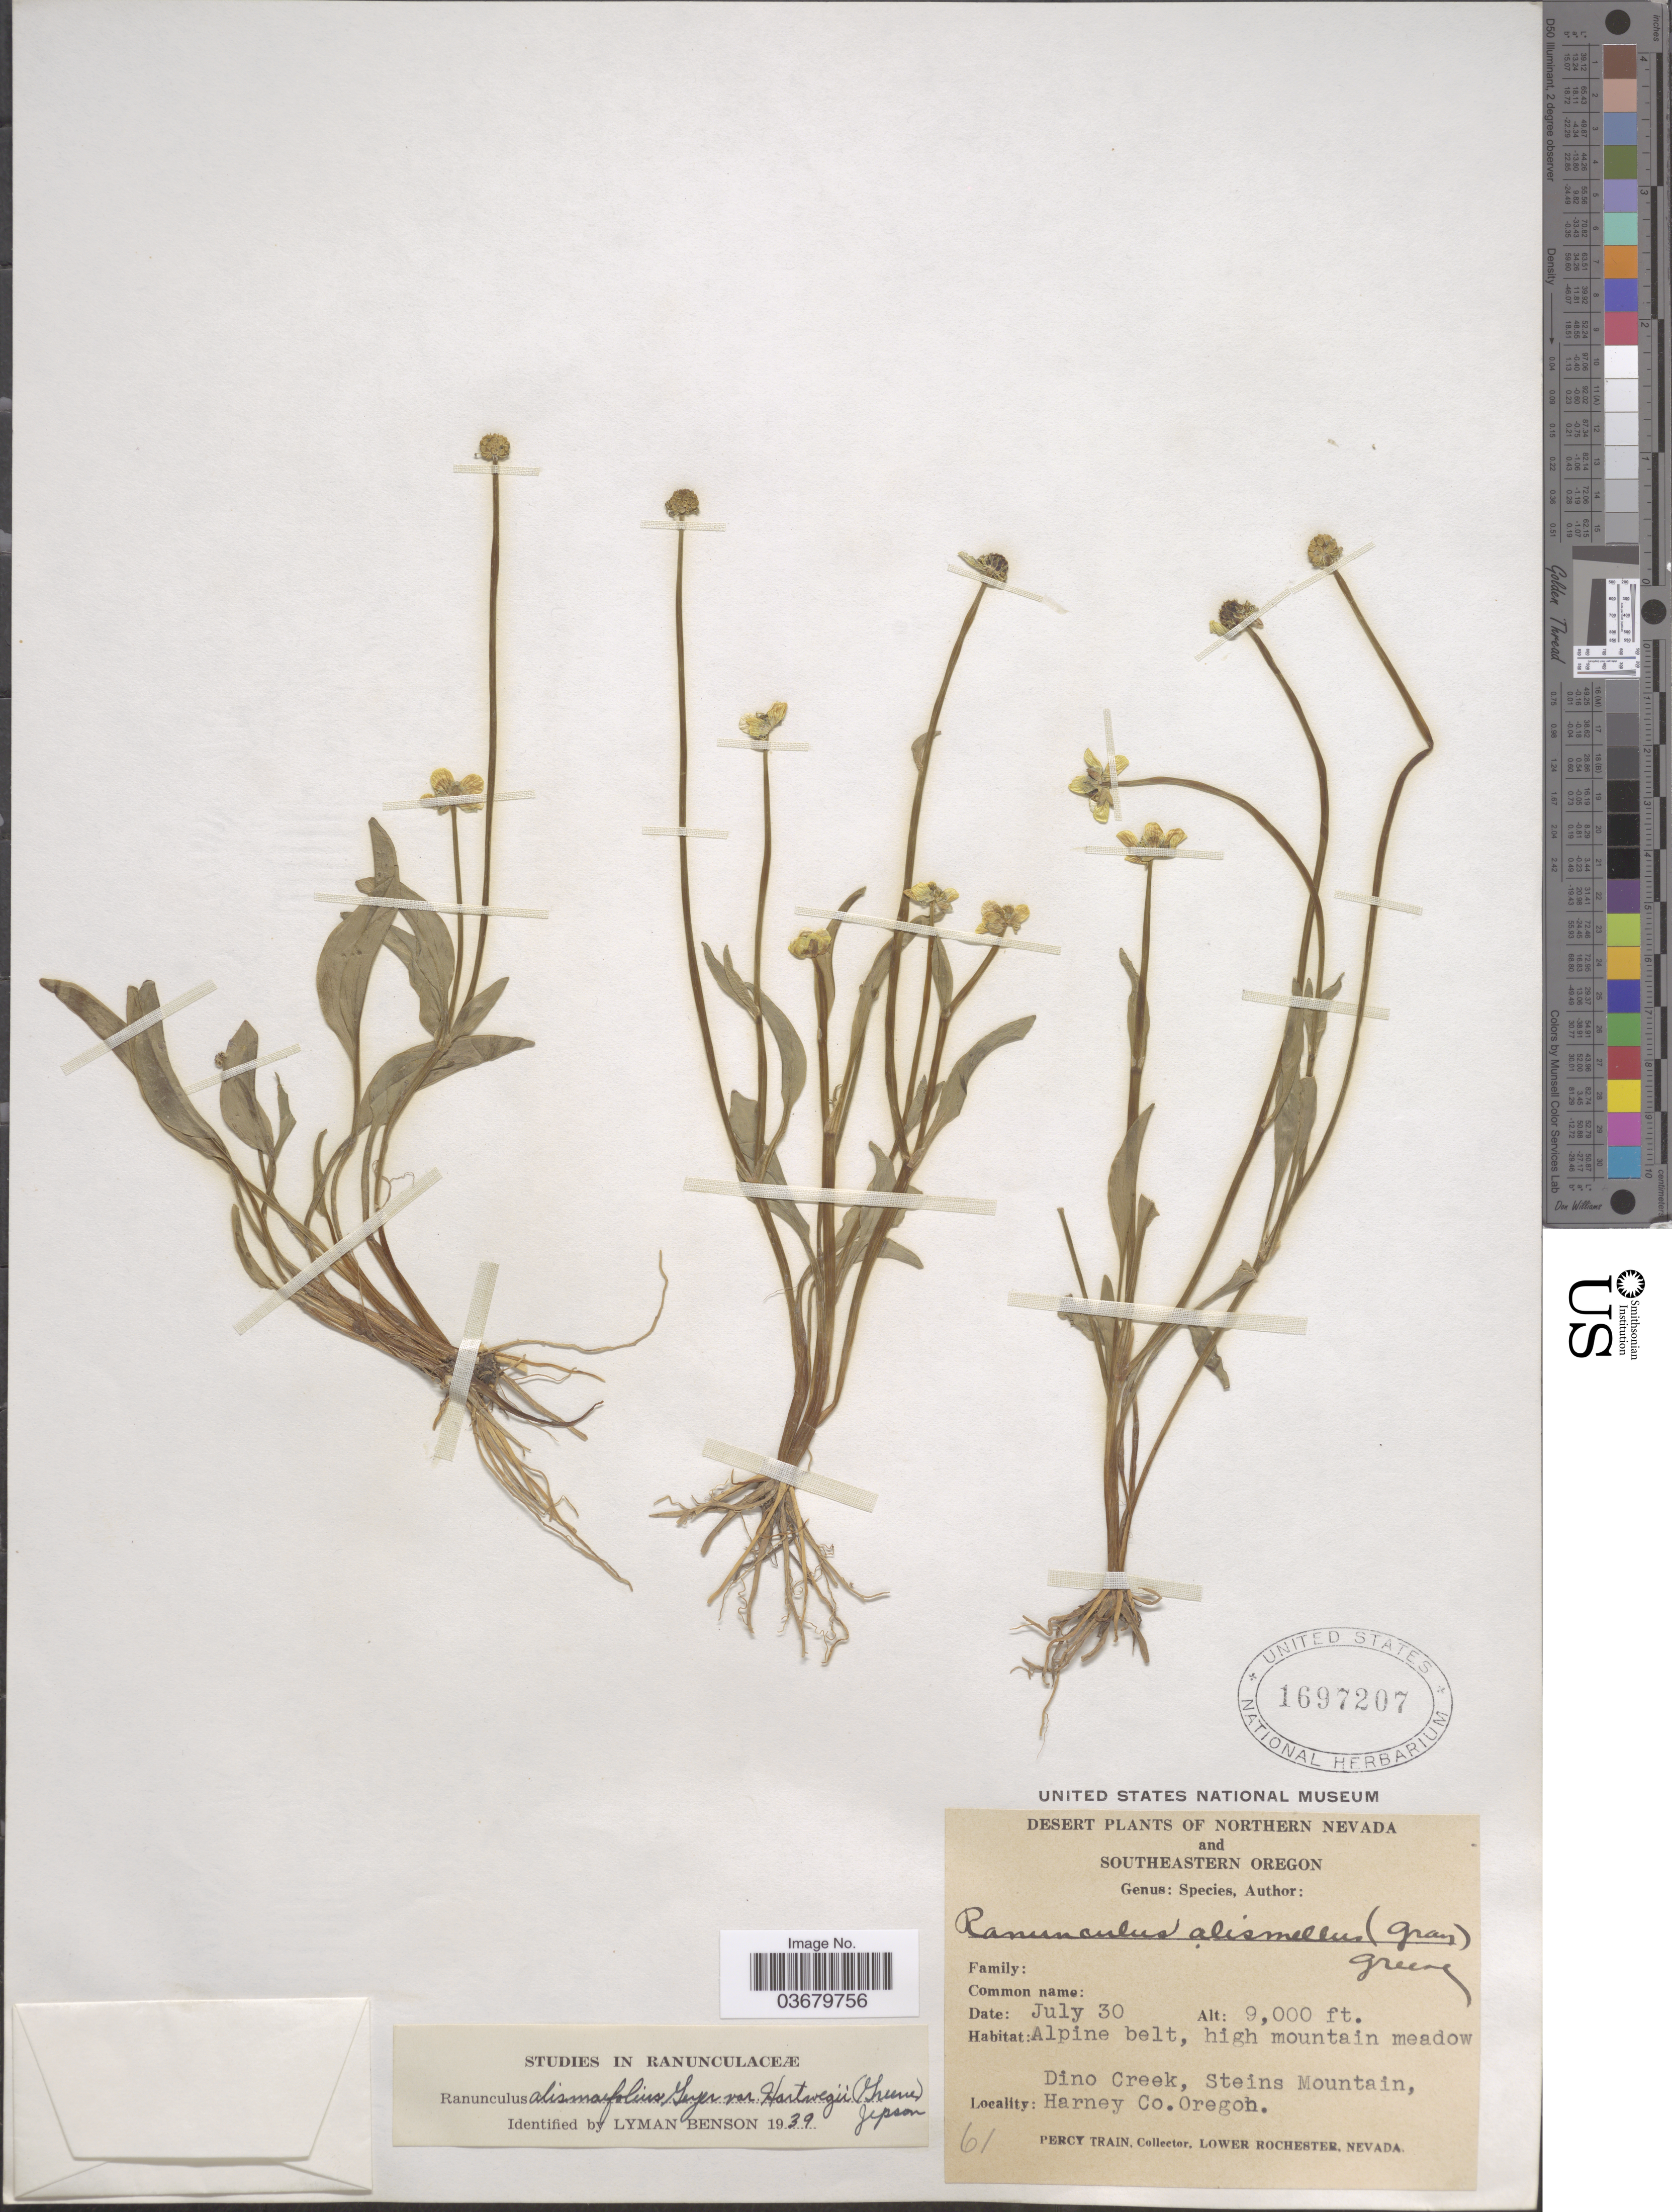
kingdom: Plantae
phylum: Tracheophyta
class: Magnoliopsida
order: Ranunculales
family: Ranunculaceae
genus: Ranunculus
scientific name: Ranunculus alismifolius var. hartwegii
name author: (Greene) Jeps.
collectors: P. Train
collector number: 61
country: United States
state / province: Oregon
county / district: Harney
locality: Desert. Southeastern Oregon. Dino Creek, Steins Mountain, Harney Co.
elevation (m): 2743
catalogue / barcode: US 1697207